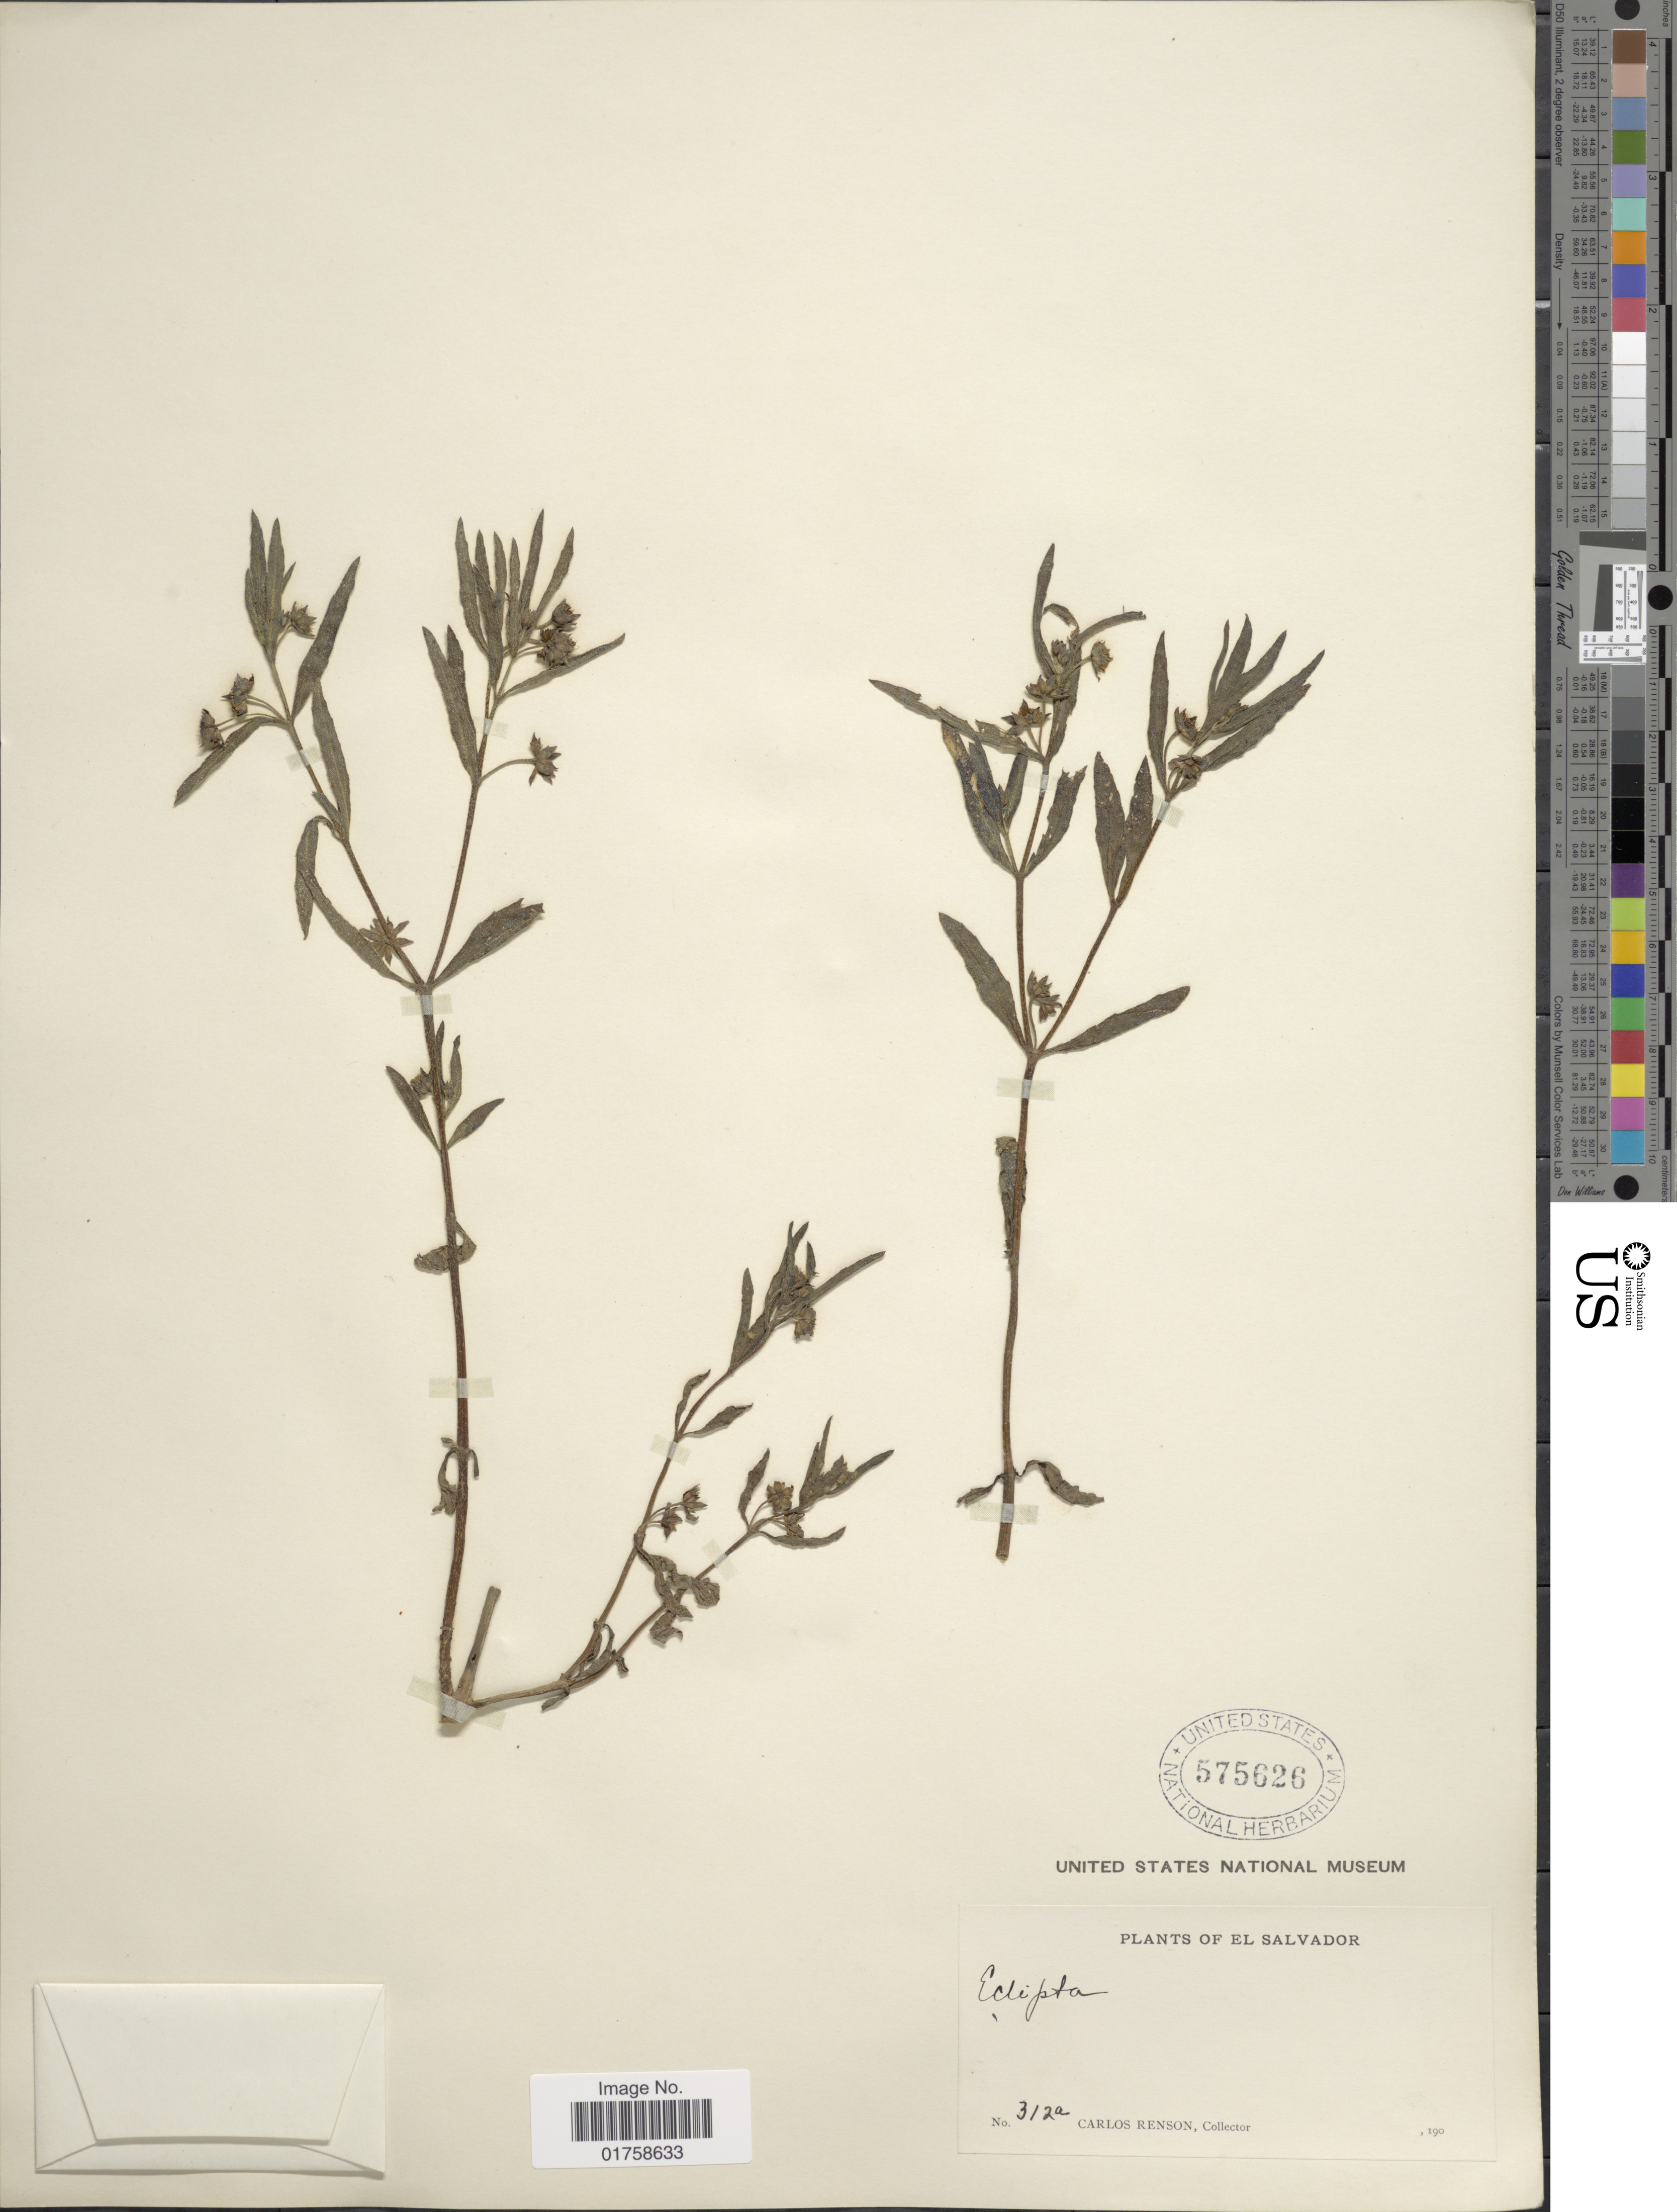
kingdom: Plantae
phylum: Tracheophyta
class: Magnoliopsida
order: Asterales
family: Asteraceae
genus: Eclipta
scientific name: Eclipta alba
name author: (L.) Hassk.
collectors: C. Renson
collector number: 312a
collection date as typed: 190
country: El Salvador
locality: El Salvador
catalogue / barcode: US 575626